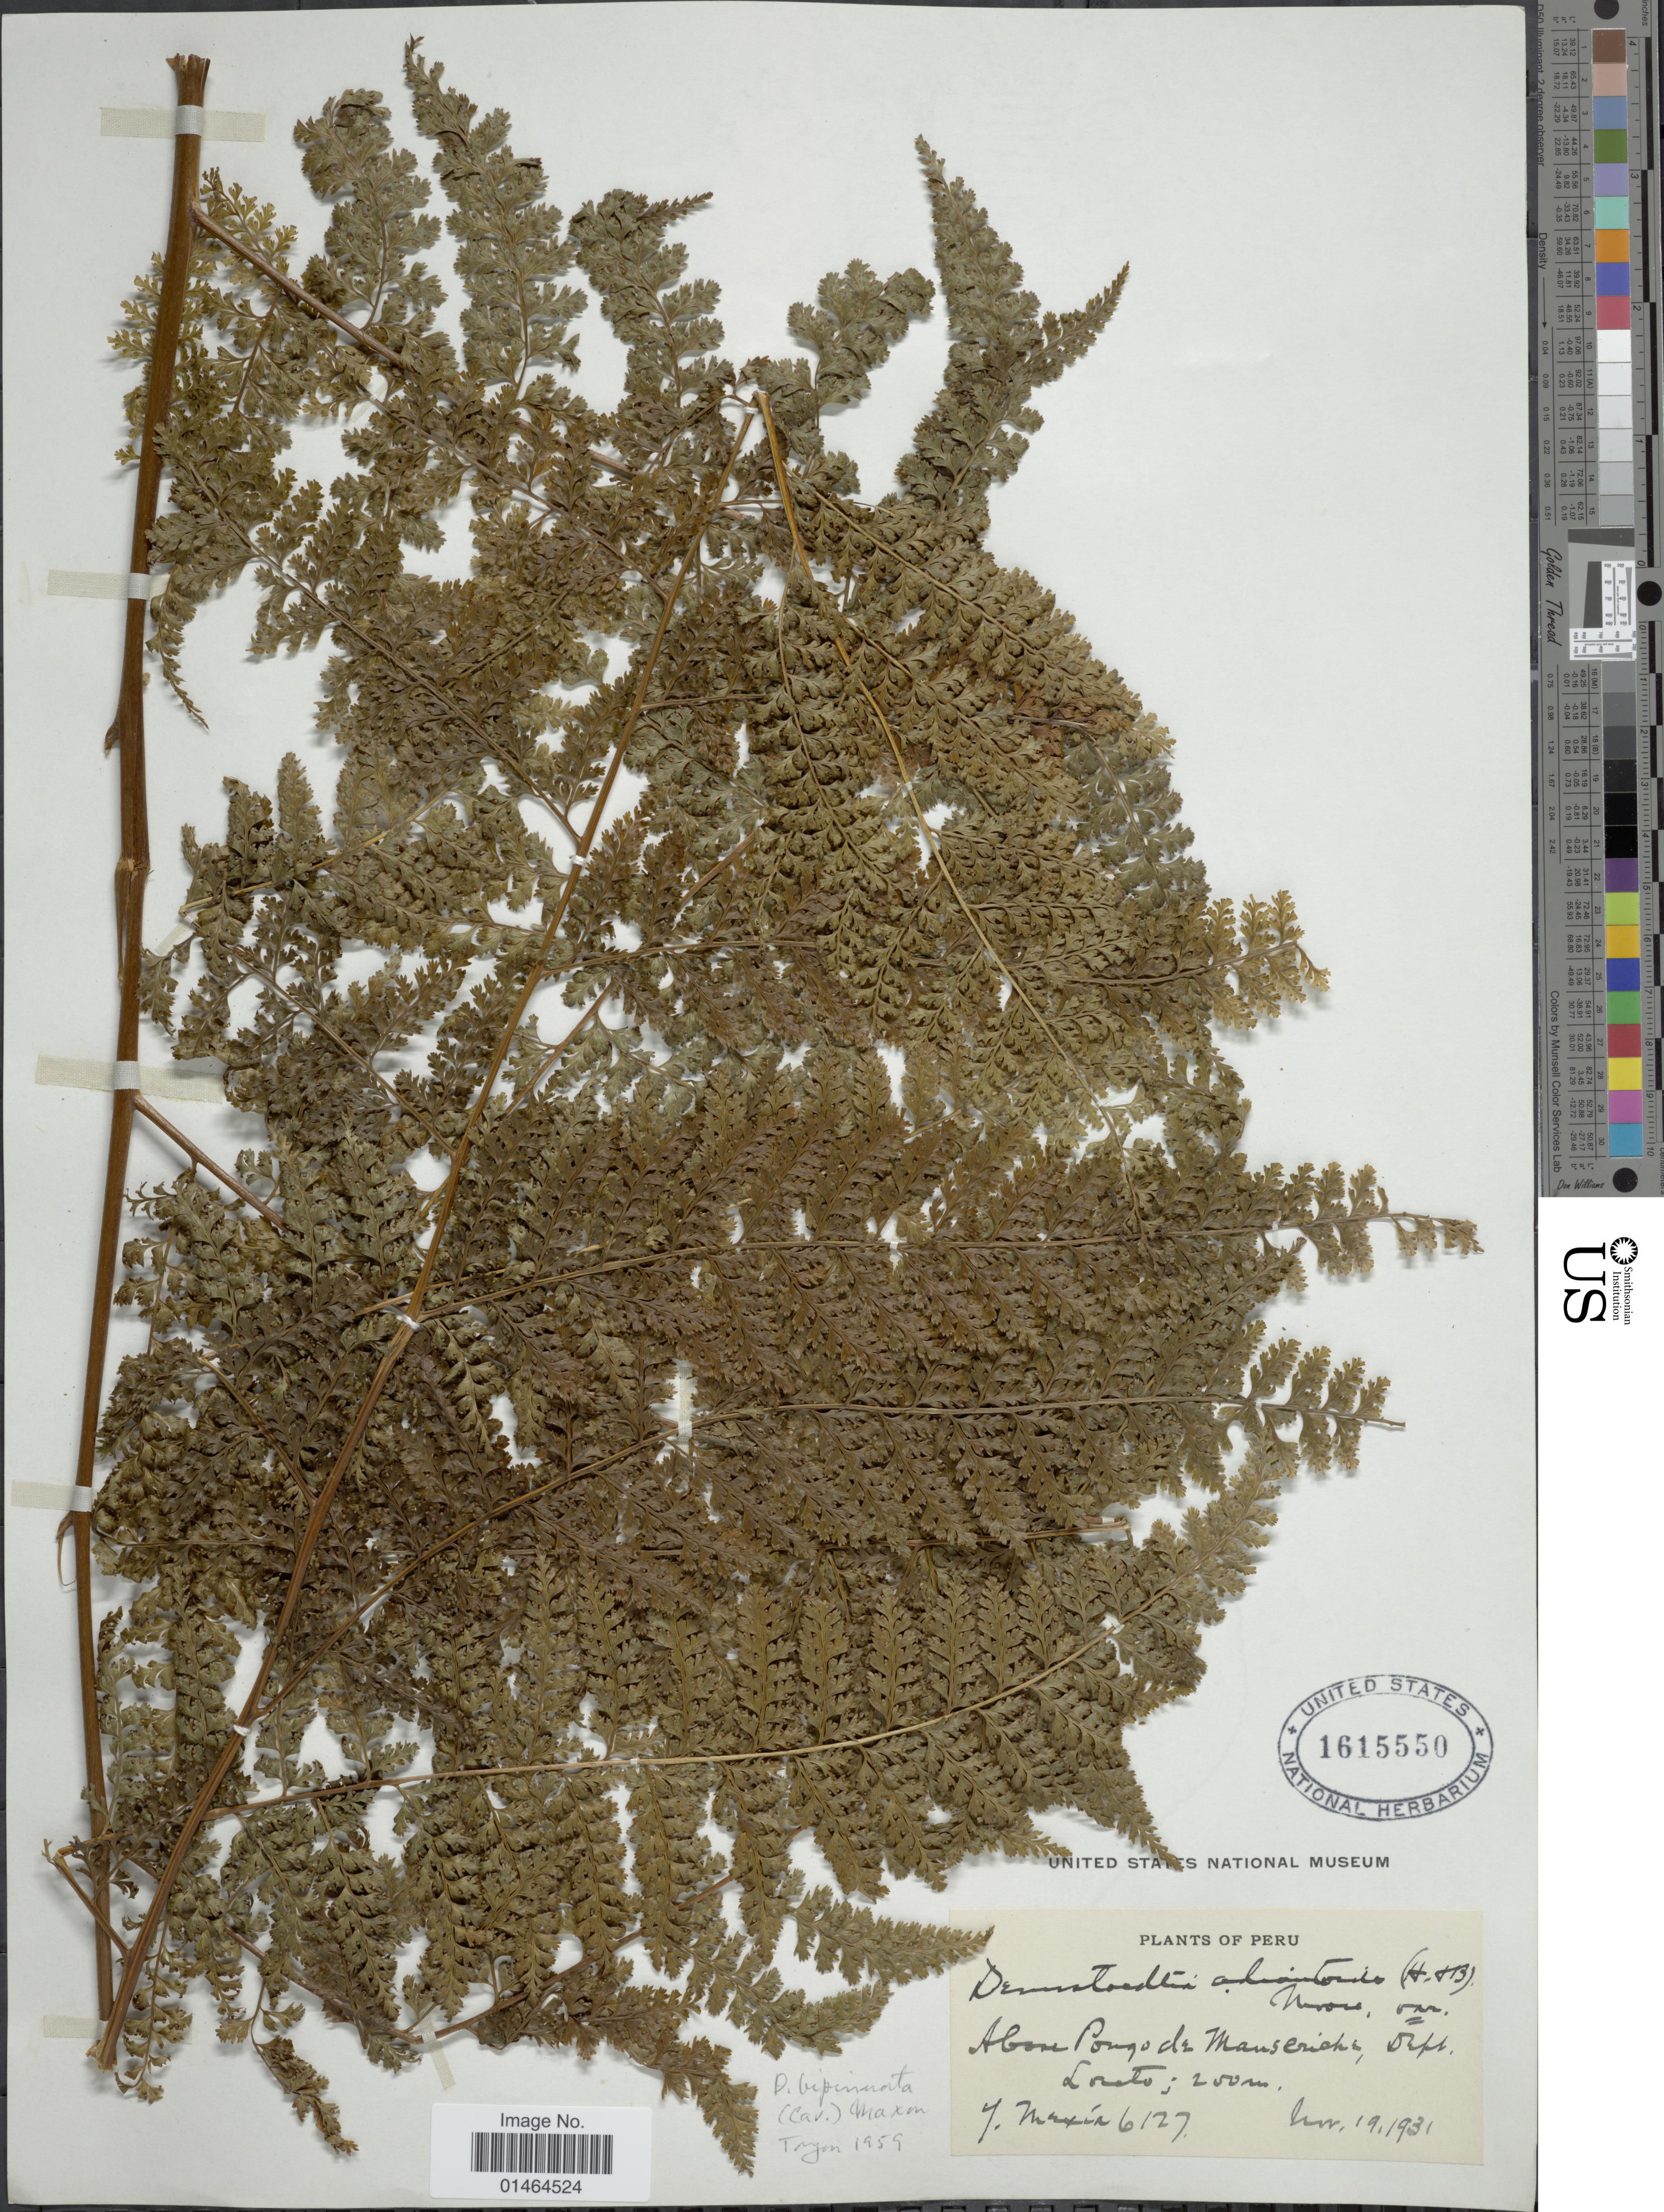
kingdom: Plantae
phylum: Tracheophyta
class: Polypodiopsida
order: Polypodiales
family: Dennstaedtiaceae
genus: Dennstaedtia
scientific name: Dennstaedtia bipinnata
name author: (Cav.) Maxon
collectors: Y. Mexia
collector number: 6127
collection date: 1931-11-19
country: Peru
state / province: Loreto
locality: Above Pongo de Manseriche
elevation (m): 200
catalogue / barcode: US 1615550